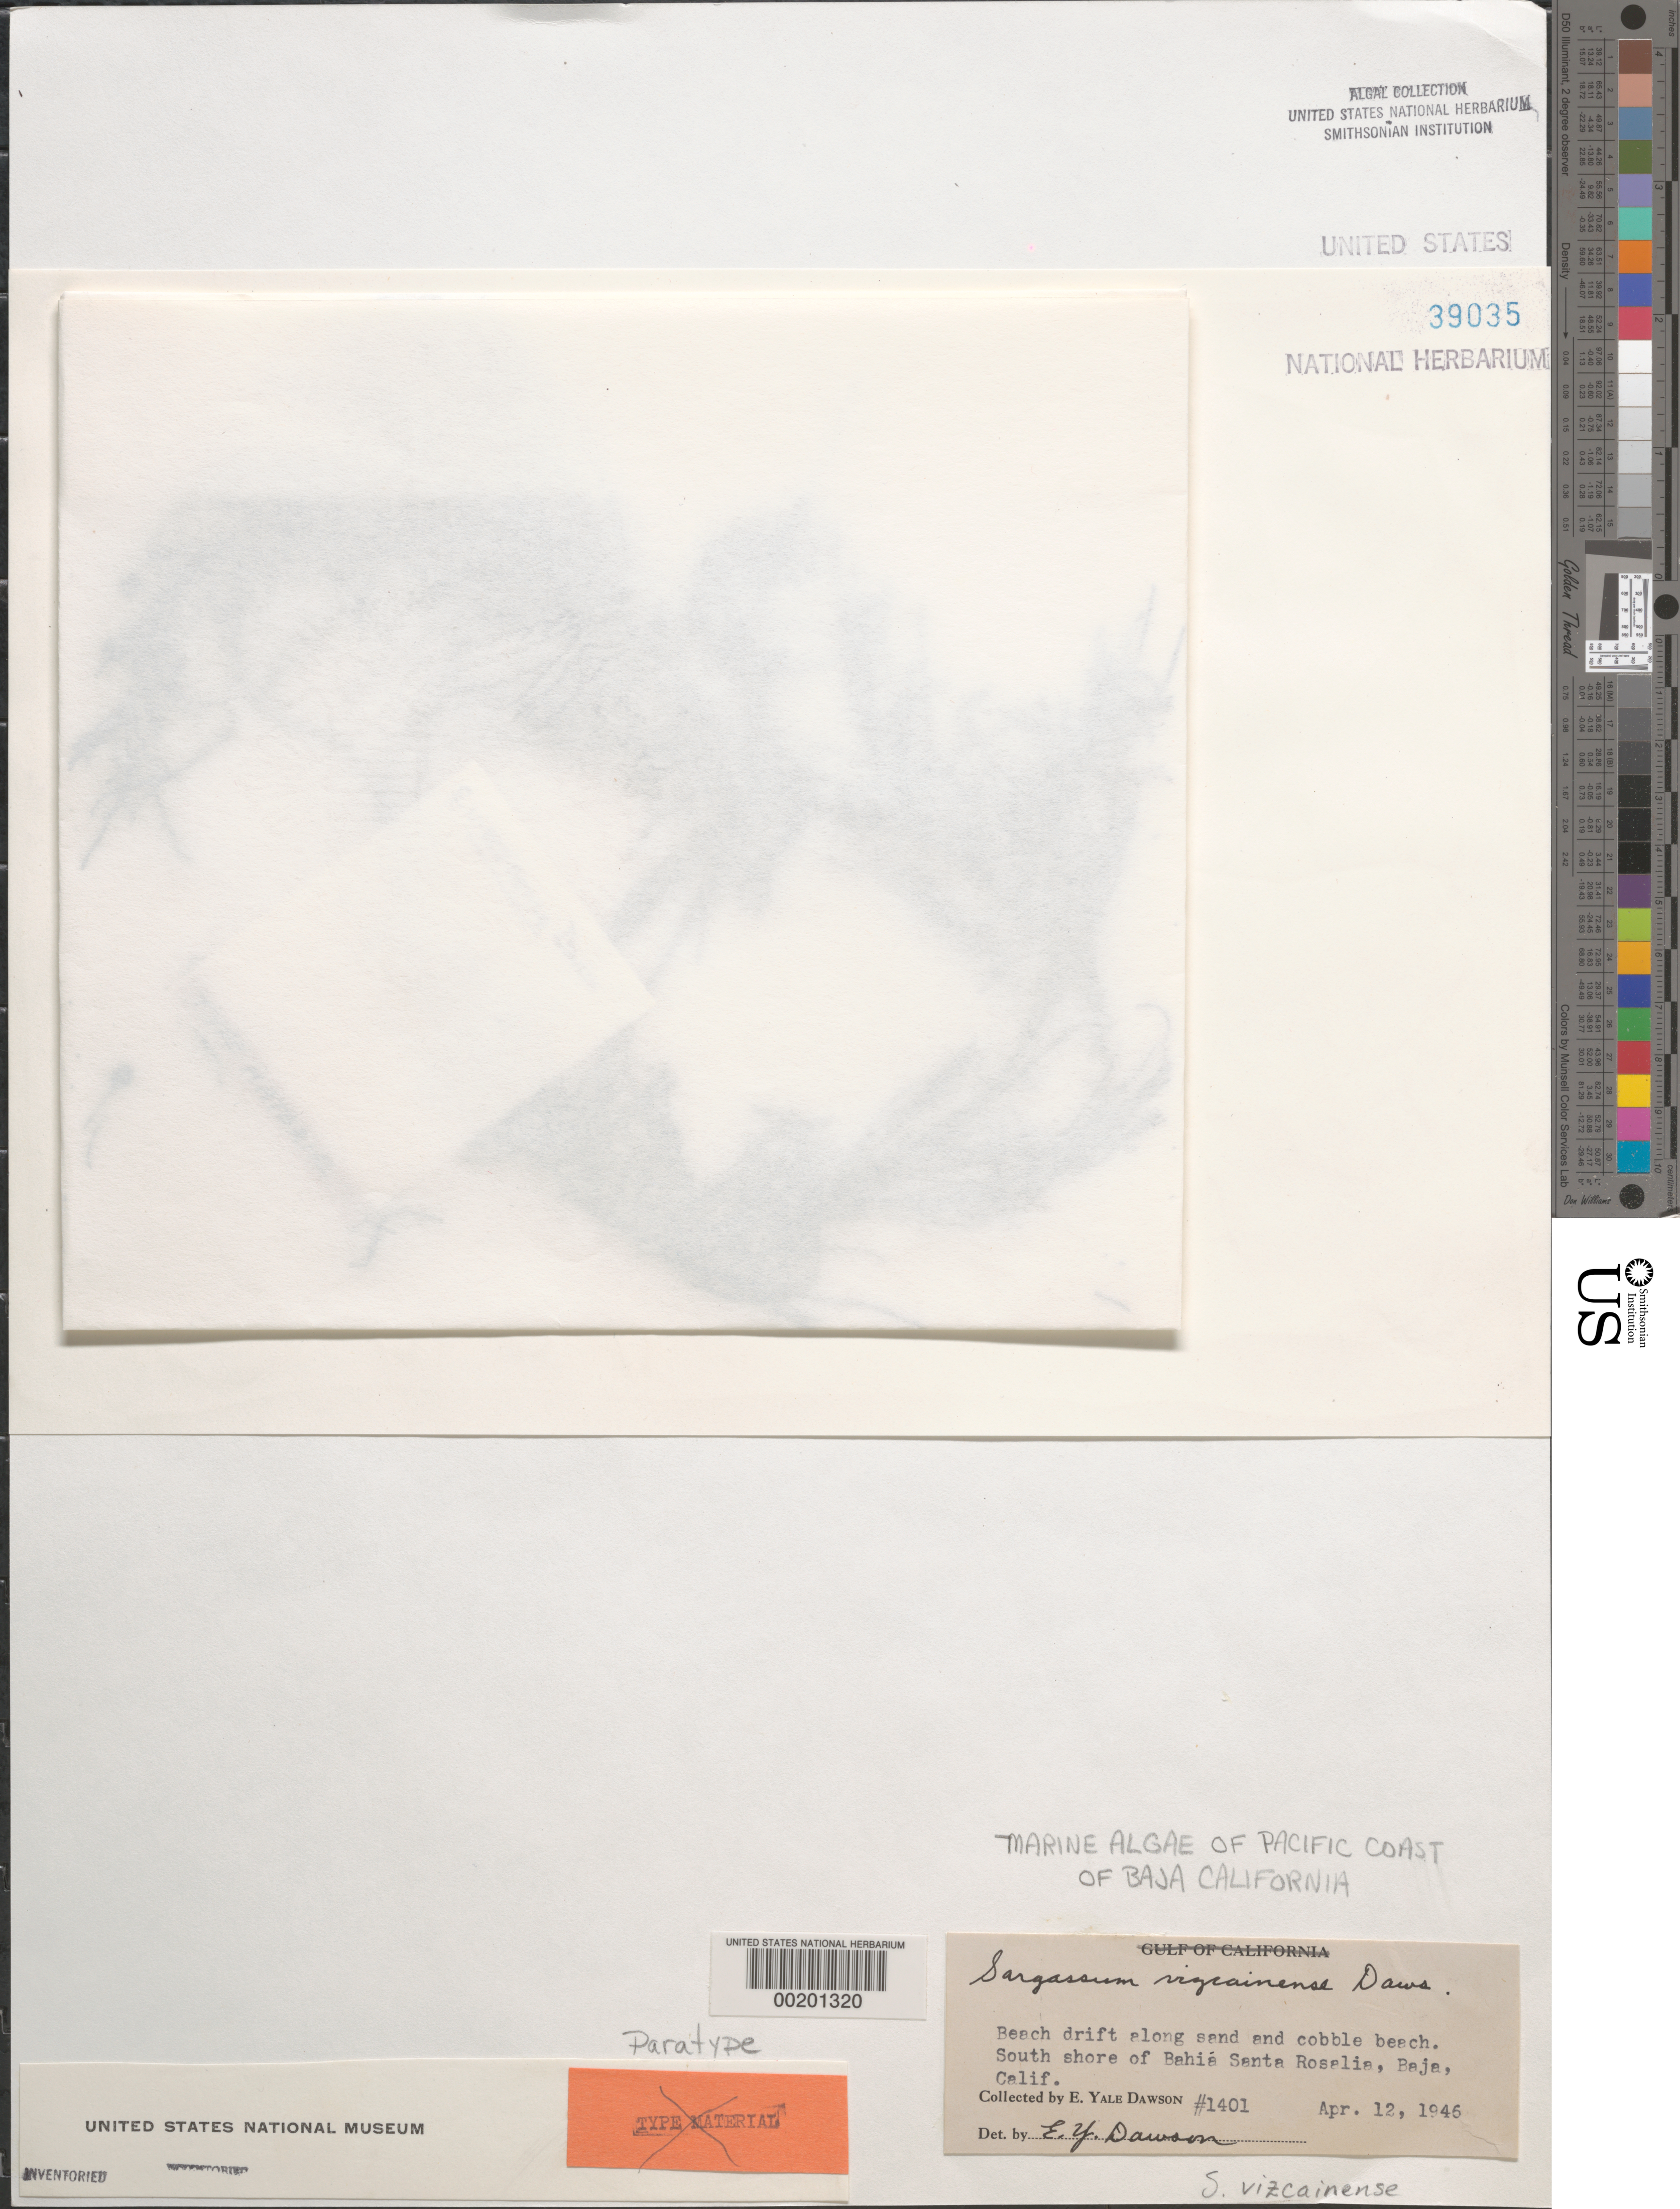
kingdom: Chromista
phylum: Ochrophyta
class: Phaeophyceae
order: Fucales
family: Sargassaceae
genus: Sargassum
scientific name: Sargassum vizcainense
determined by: Dawson, E. Y.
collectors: E. Y. Dawson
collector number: EYD 1401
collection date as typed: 12 Apr 1946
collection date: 1946-04-12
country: Mexico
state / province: Baja California Sur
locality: Bahia Santa Rosalia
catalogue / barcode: US 39035